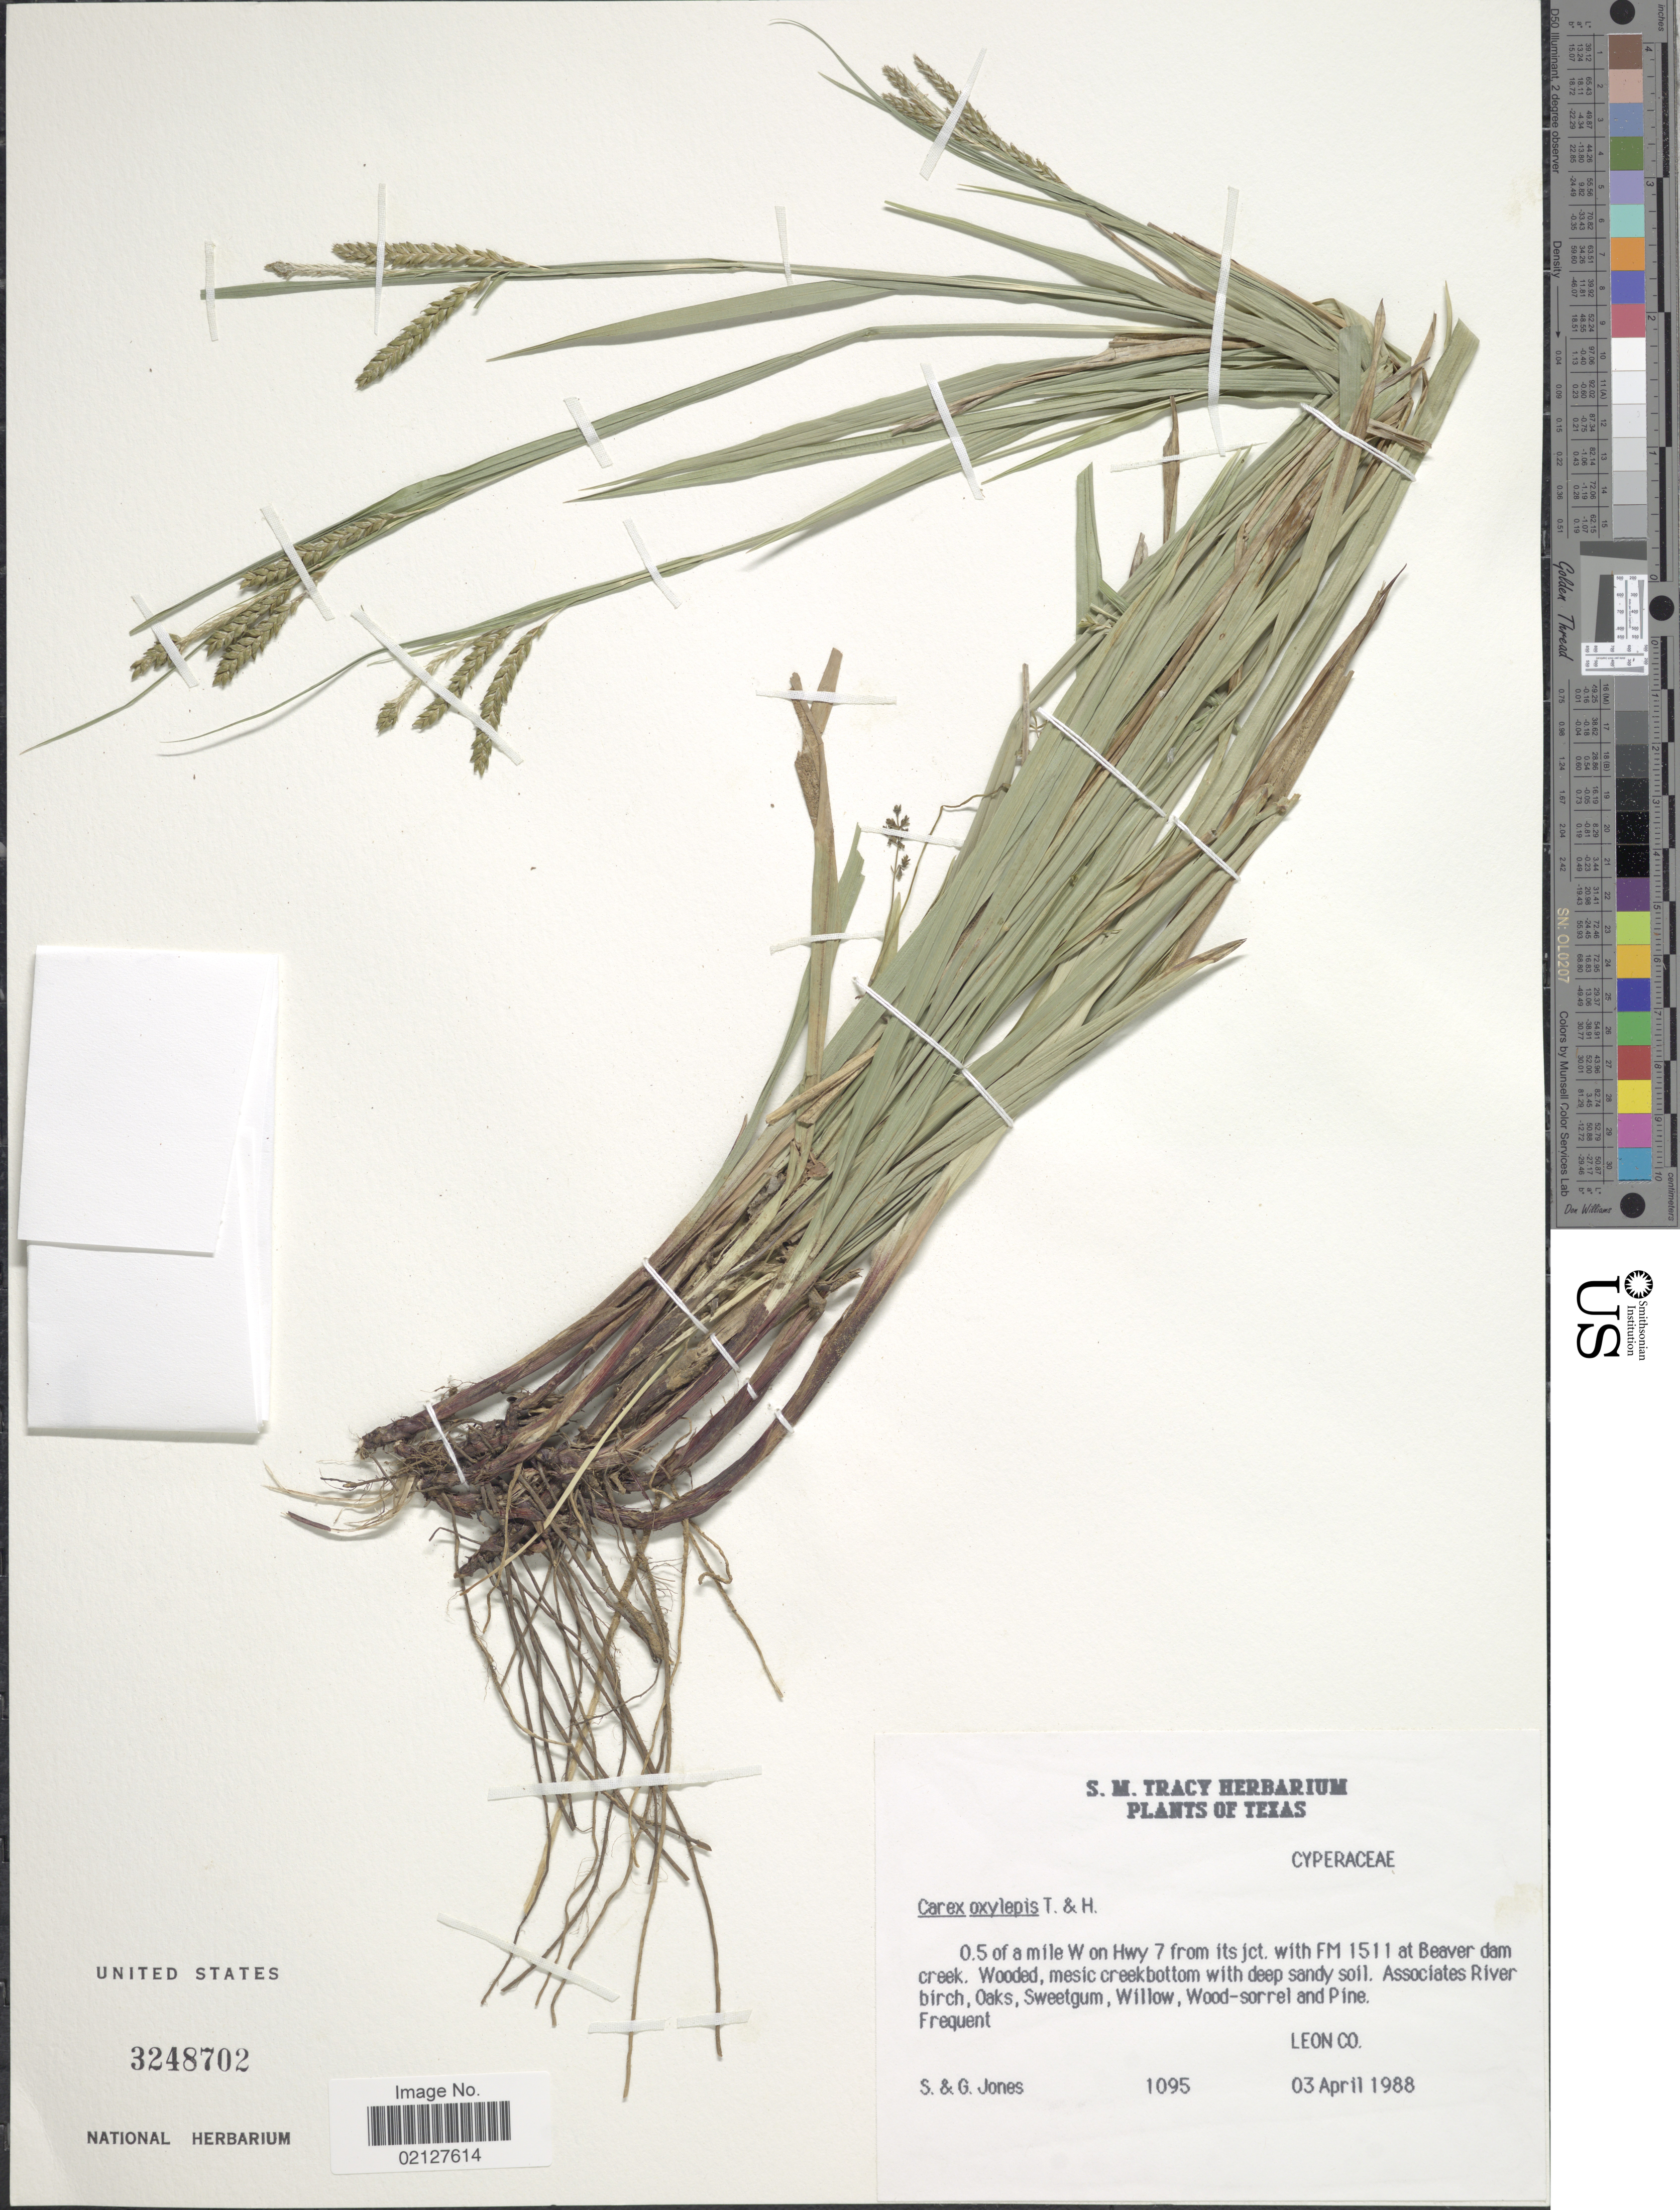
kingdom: Plantae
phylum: Tracheophyta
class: Liliopsida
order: Poales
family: Cyperaceae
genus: Carex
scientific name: Carex oxylepis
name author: Torr. & Hook.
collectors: S. Jones & G. Jones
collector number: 1095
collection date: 1988-04-03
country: United States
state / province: Texas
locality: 0.5 of a mile W on Hwy 7 from its jct. with FM 1511 at Beaver dam creek. Leon Co.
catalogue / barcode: US 3248702